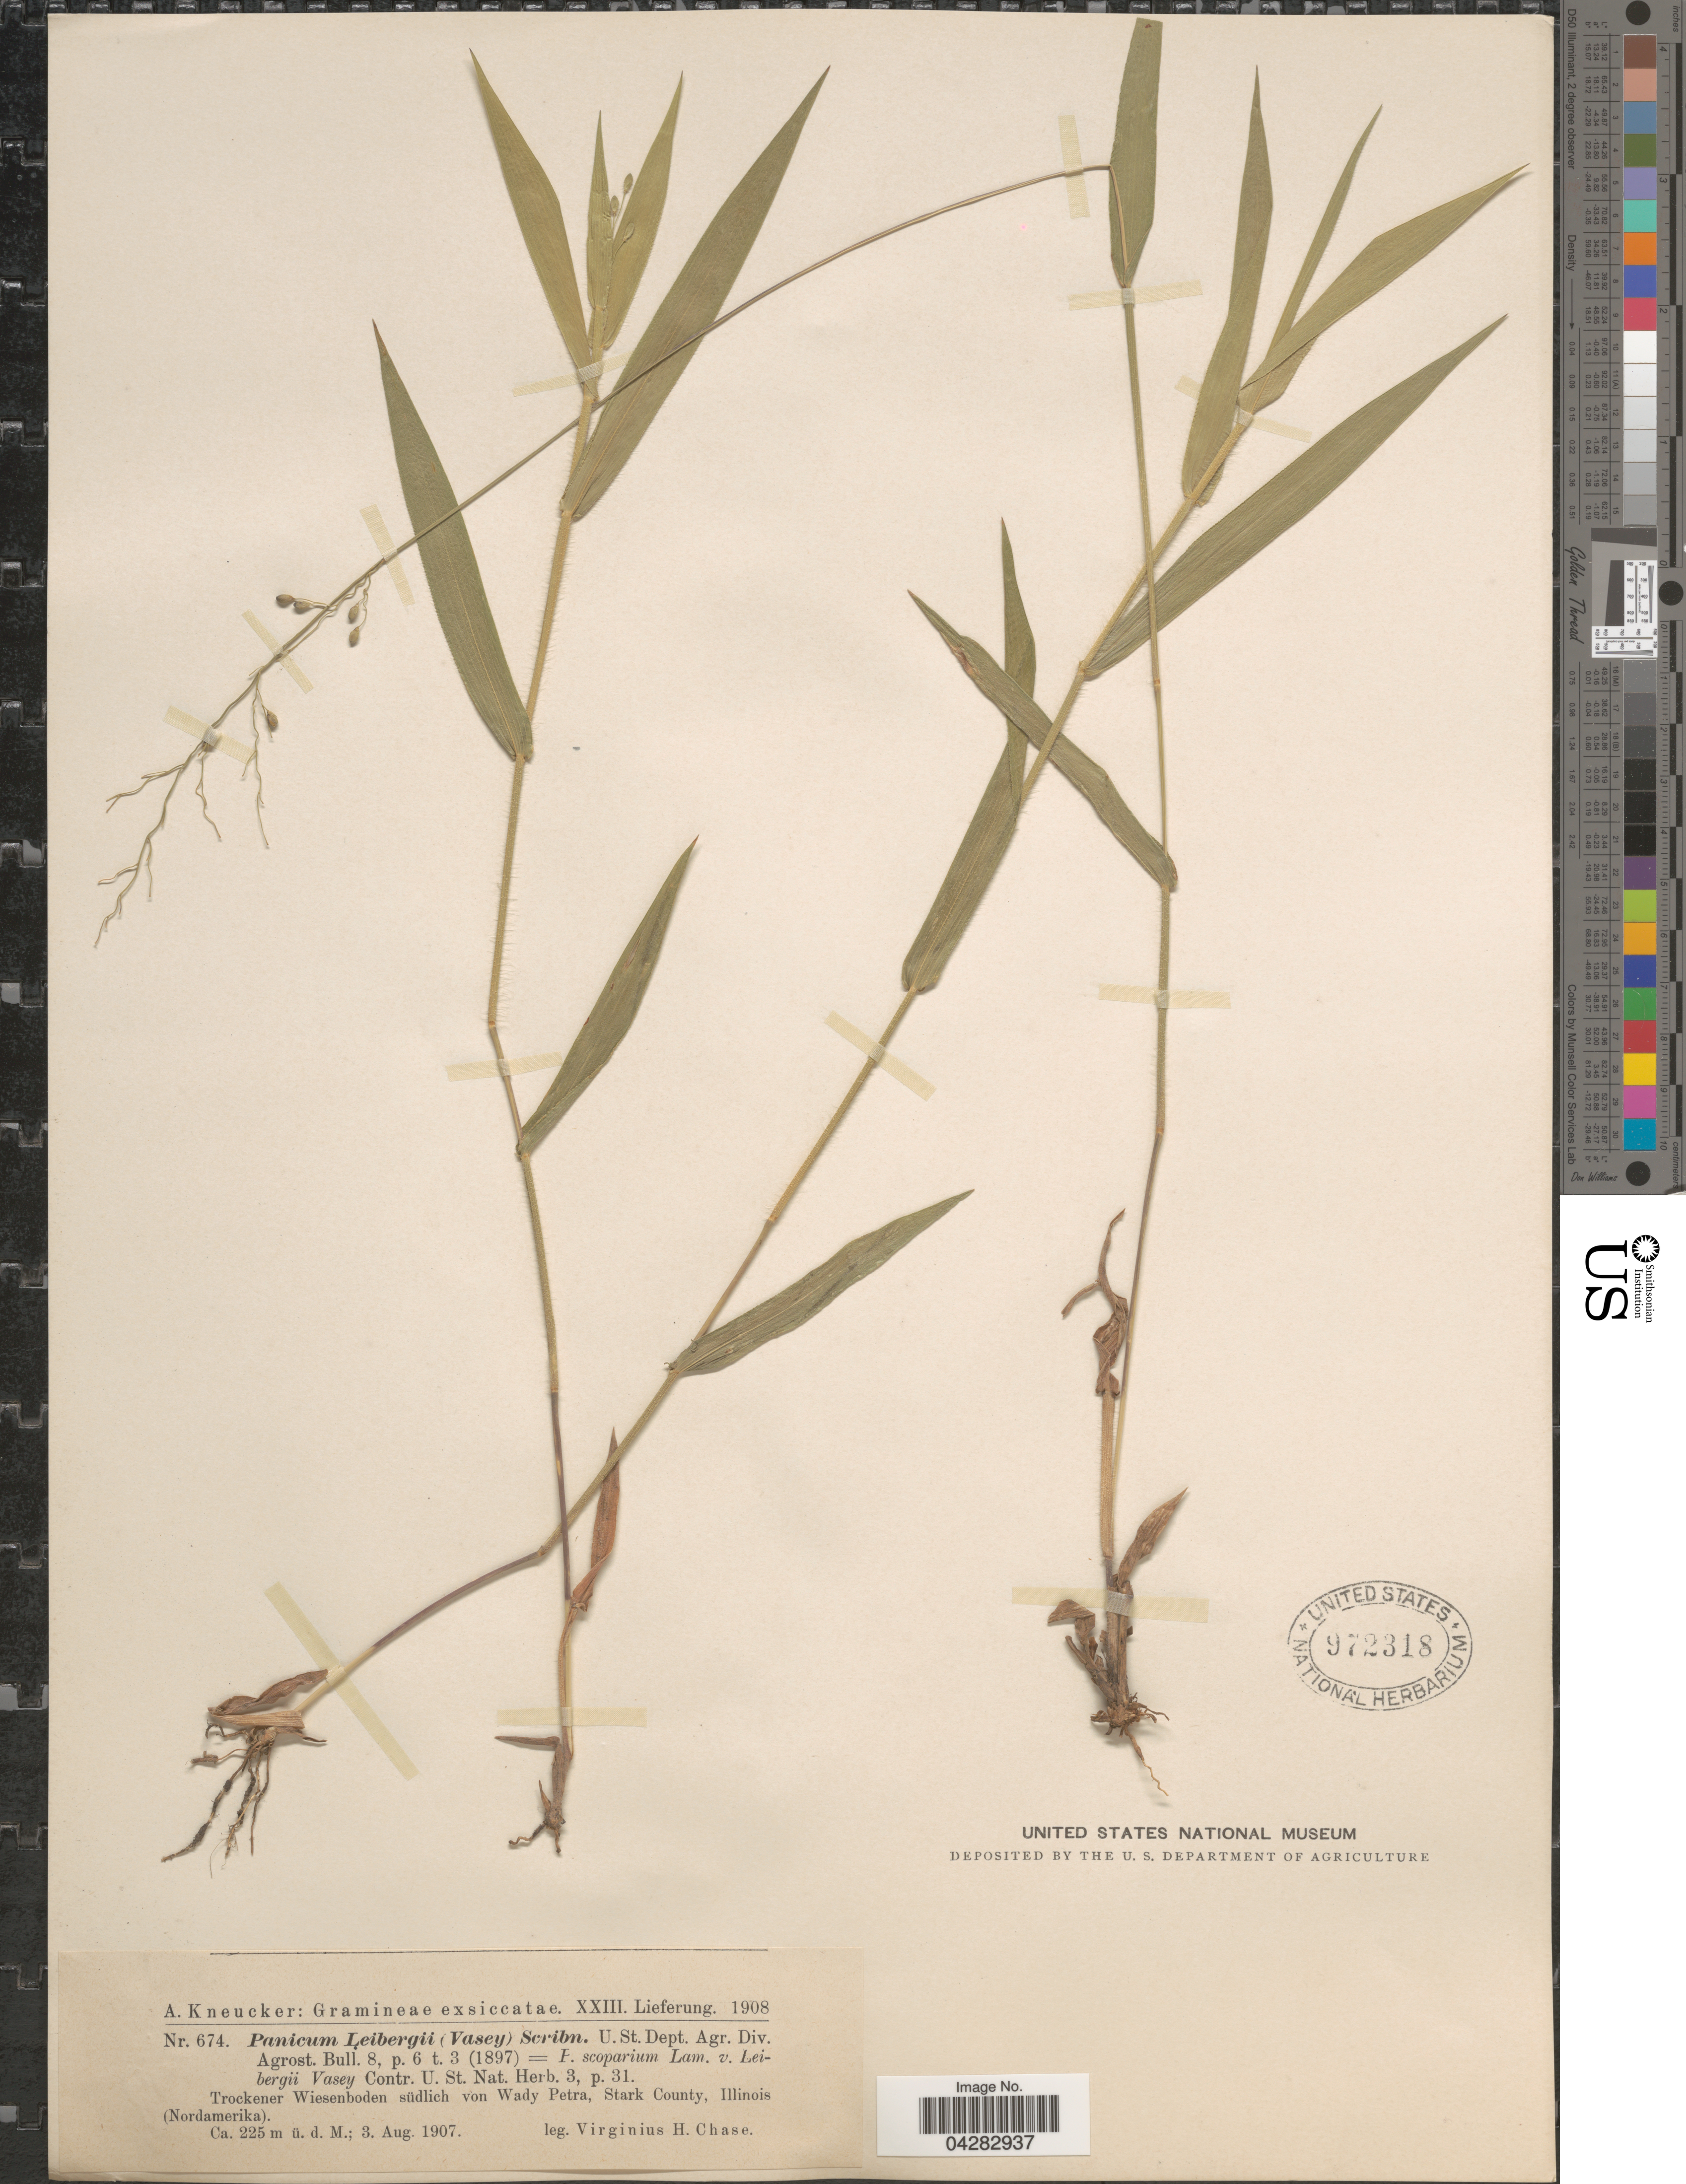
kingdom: Plantae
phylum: Tracheophyta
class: Liliopsida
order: Poales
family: Poaceae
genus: Dichanthelium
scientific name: Dichanthelium leibergii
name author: (Vasey) Gould & C.A. Clark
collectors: V. H. Chase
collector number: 674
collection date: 1907-08-03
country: United States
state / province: Illinois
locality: Trockener Wiesenboden südlich von Wady Petra, Stark County.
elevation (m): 225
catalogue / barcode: US 972318